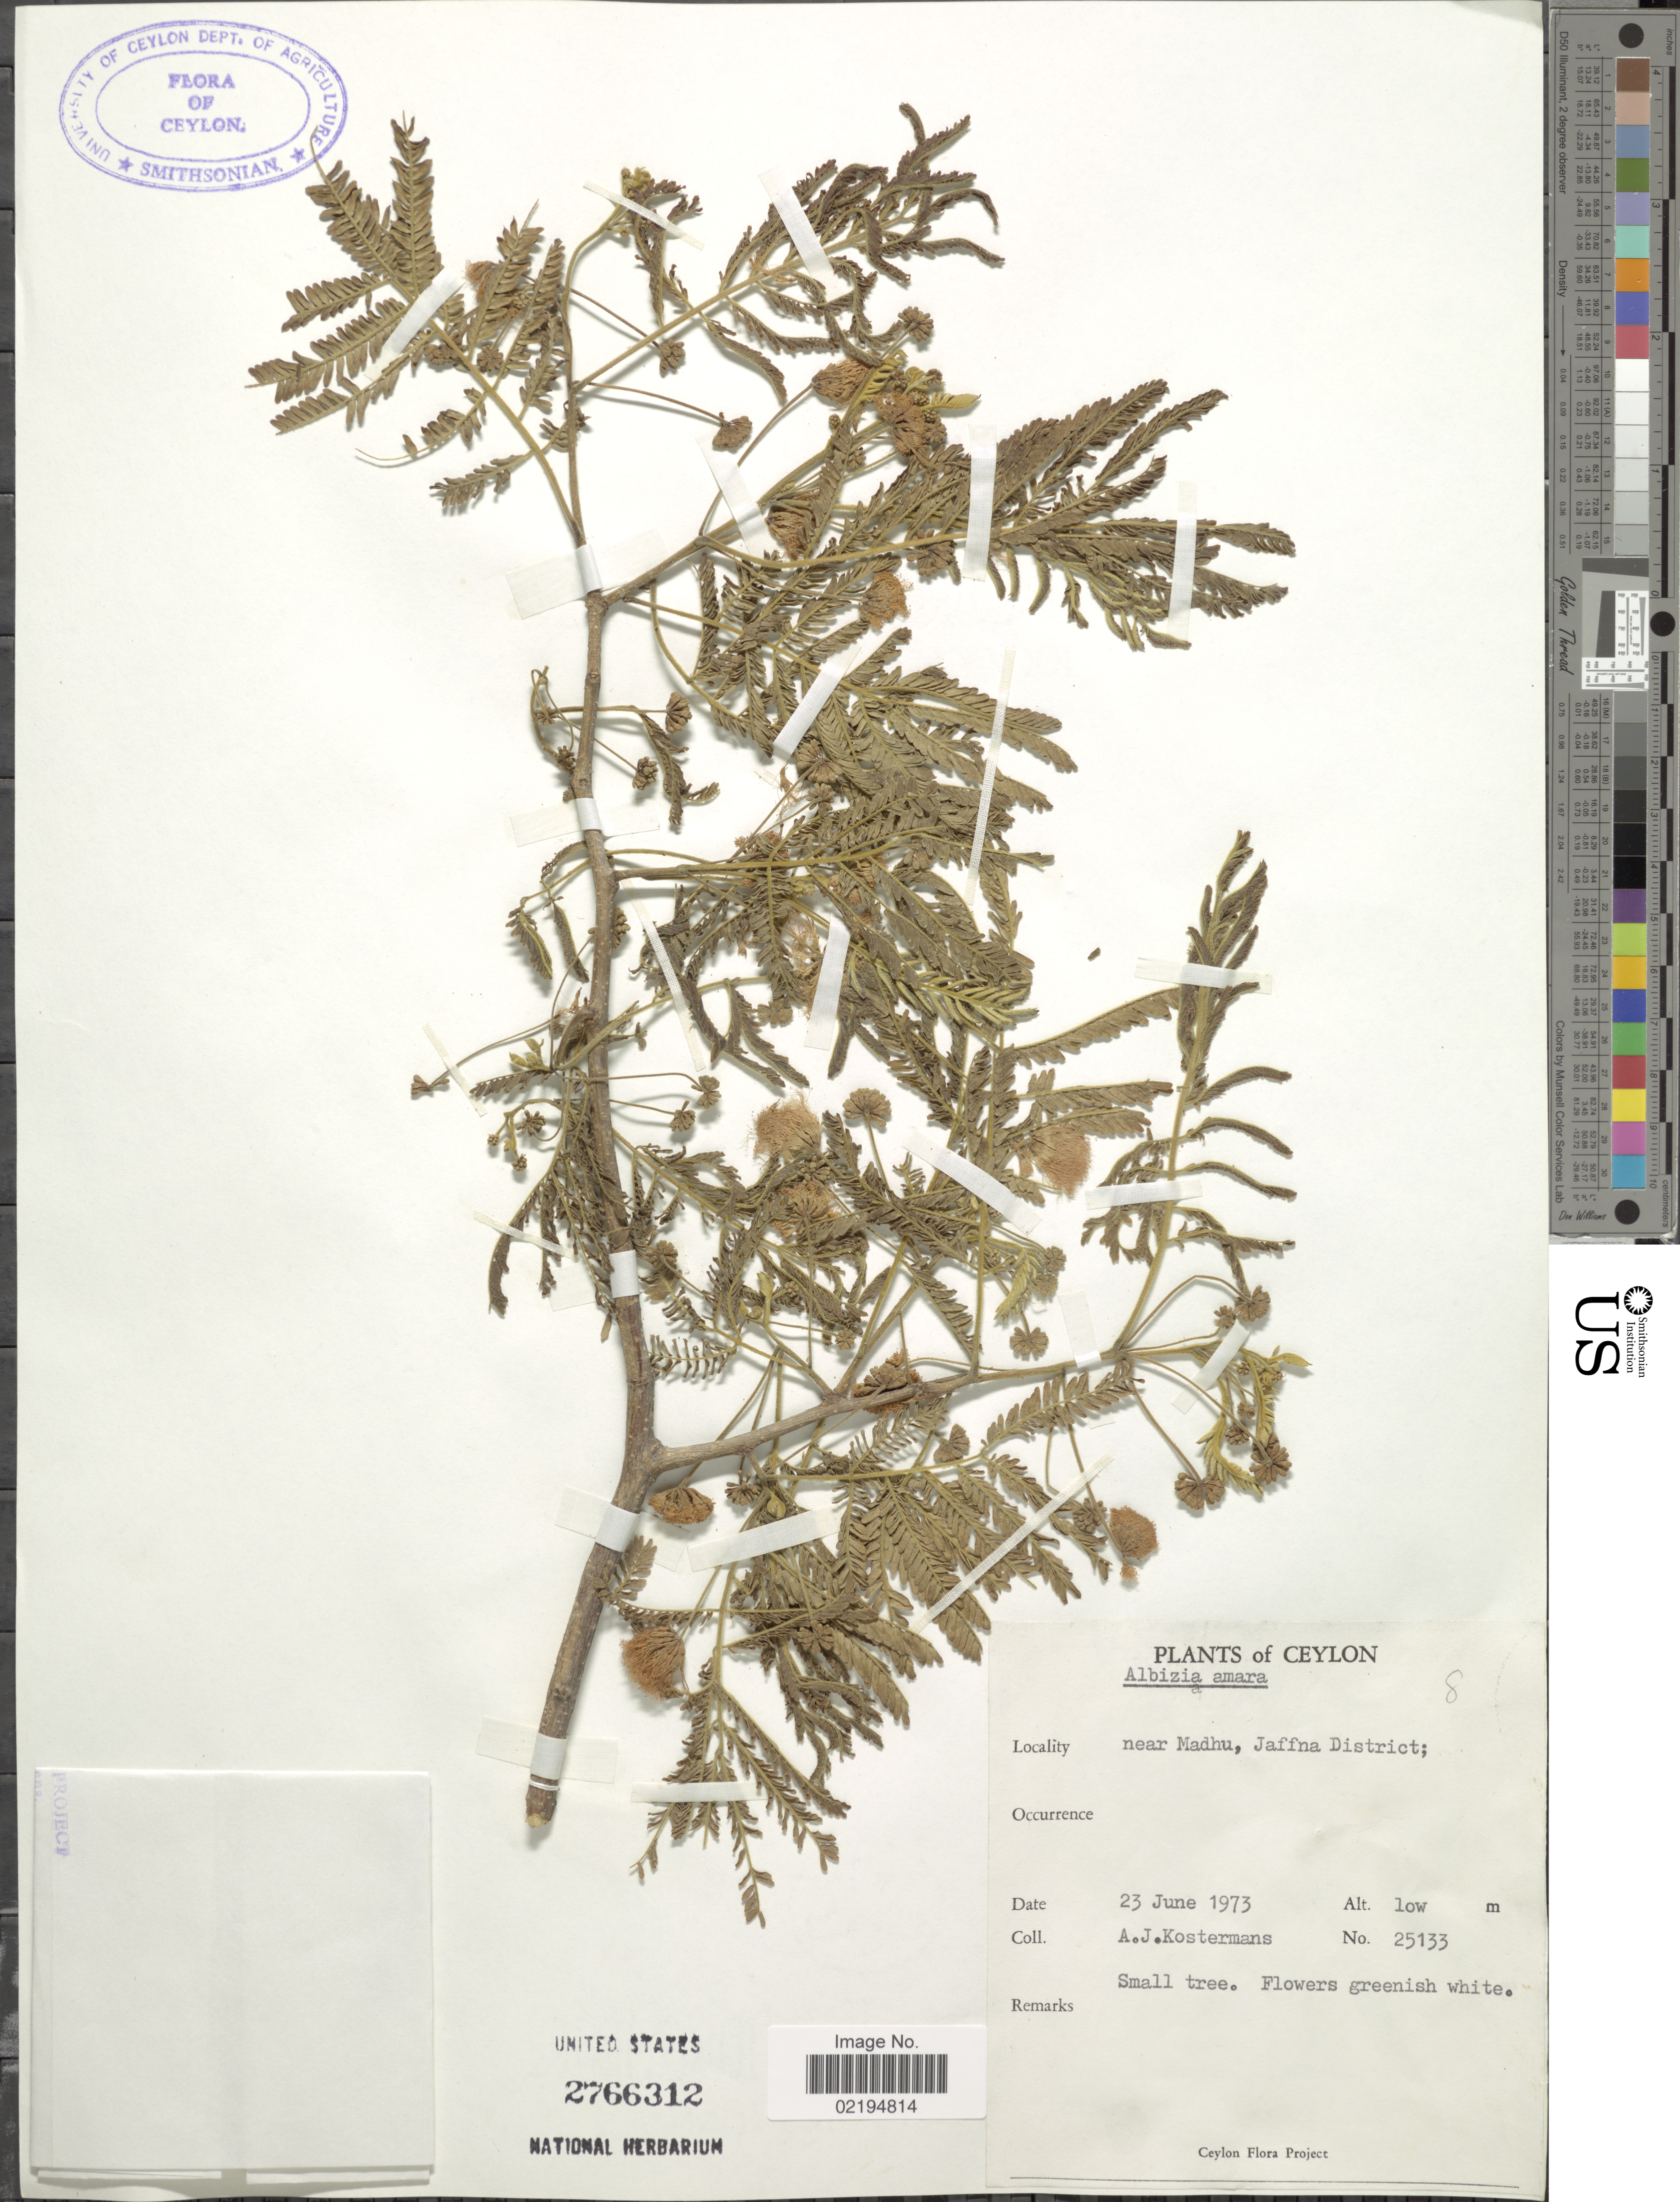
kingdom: Plantae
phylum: Tracheophyta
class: Magnoliopsida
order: Fabales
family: Fabaceae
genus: Albizia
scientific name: Albizia amara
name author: (Roxb.) Boivin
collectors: A. J. G. Kostermans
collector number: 25133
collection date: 1973-06-23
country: Sri Lanka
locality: Ceylon, near Madhu, Jaffna District.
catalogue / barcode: US 2766312